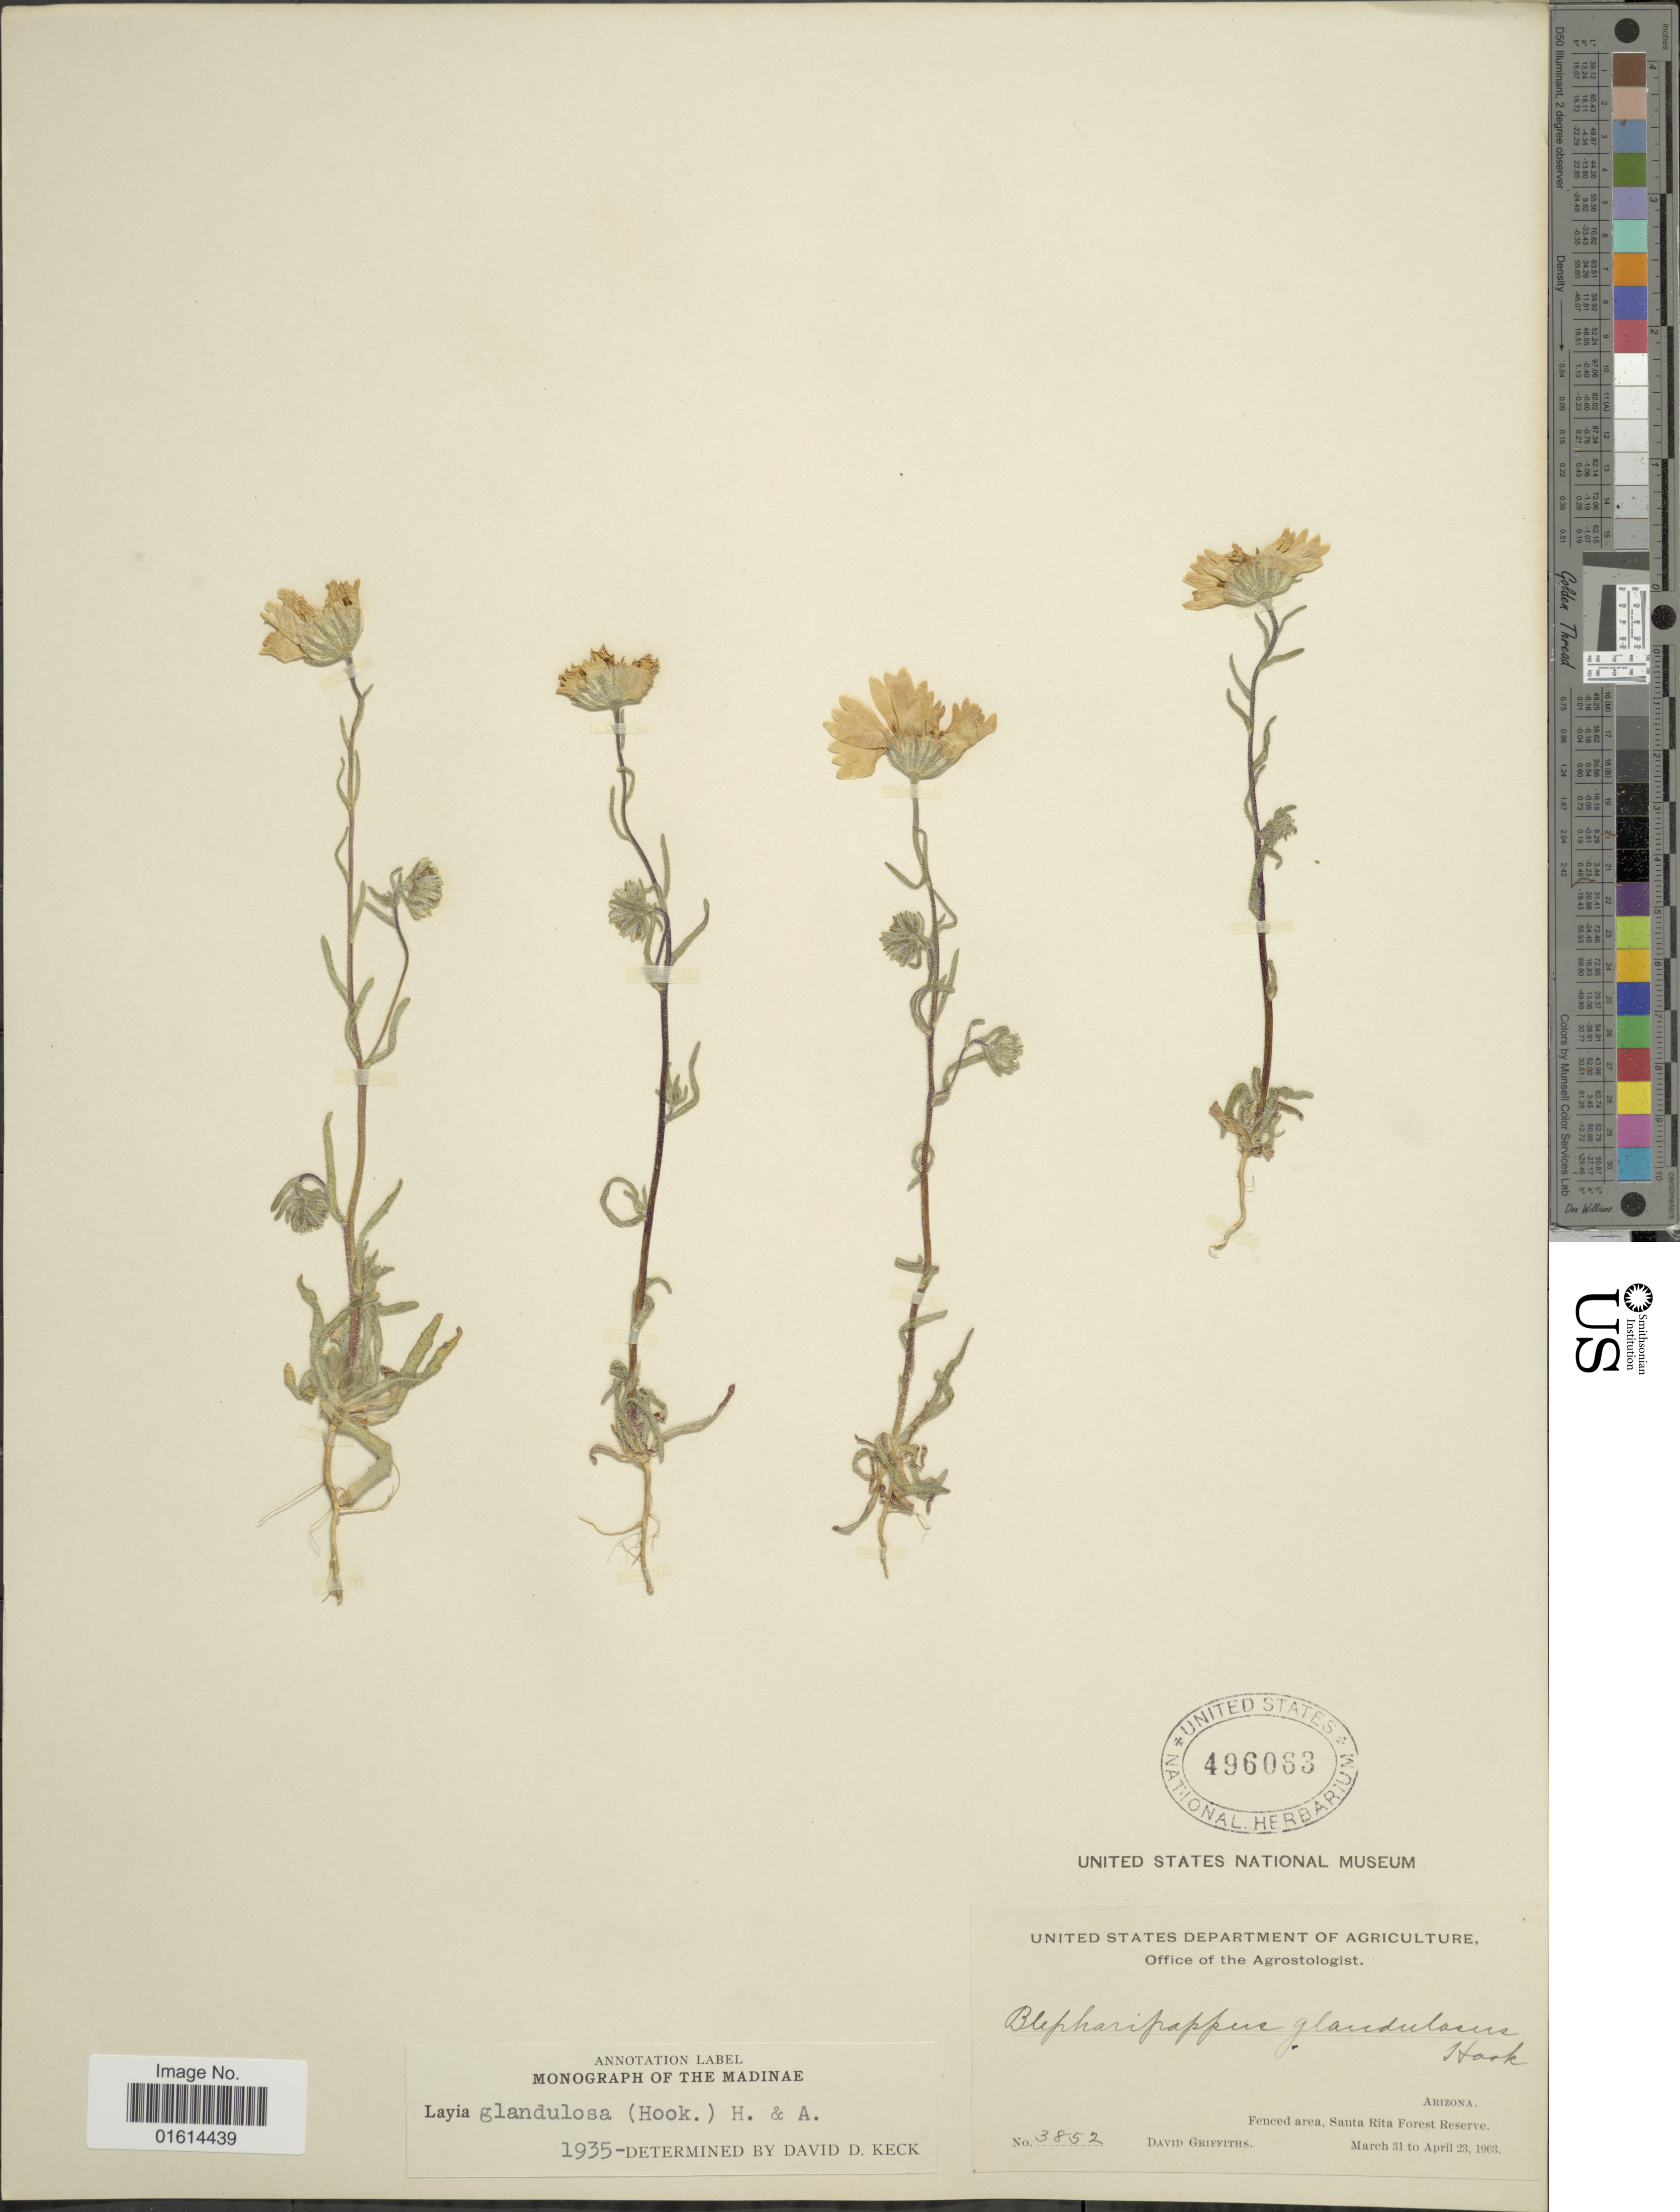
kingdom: Plantae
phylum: Tracheophyta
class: Magnoliopsida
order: Asterales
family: Asteraceae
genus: Layia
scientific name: Layia glandulosa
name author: Hook. & Arn.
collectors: D. Griffiths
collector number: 3852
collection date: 1903-03-31/1903-04-23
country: United States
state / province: Arizona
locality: Fenced area, Santa Rita Forest Reserve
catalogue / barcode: US 496063